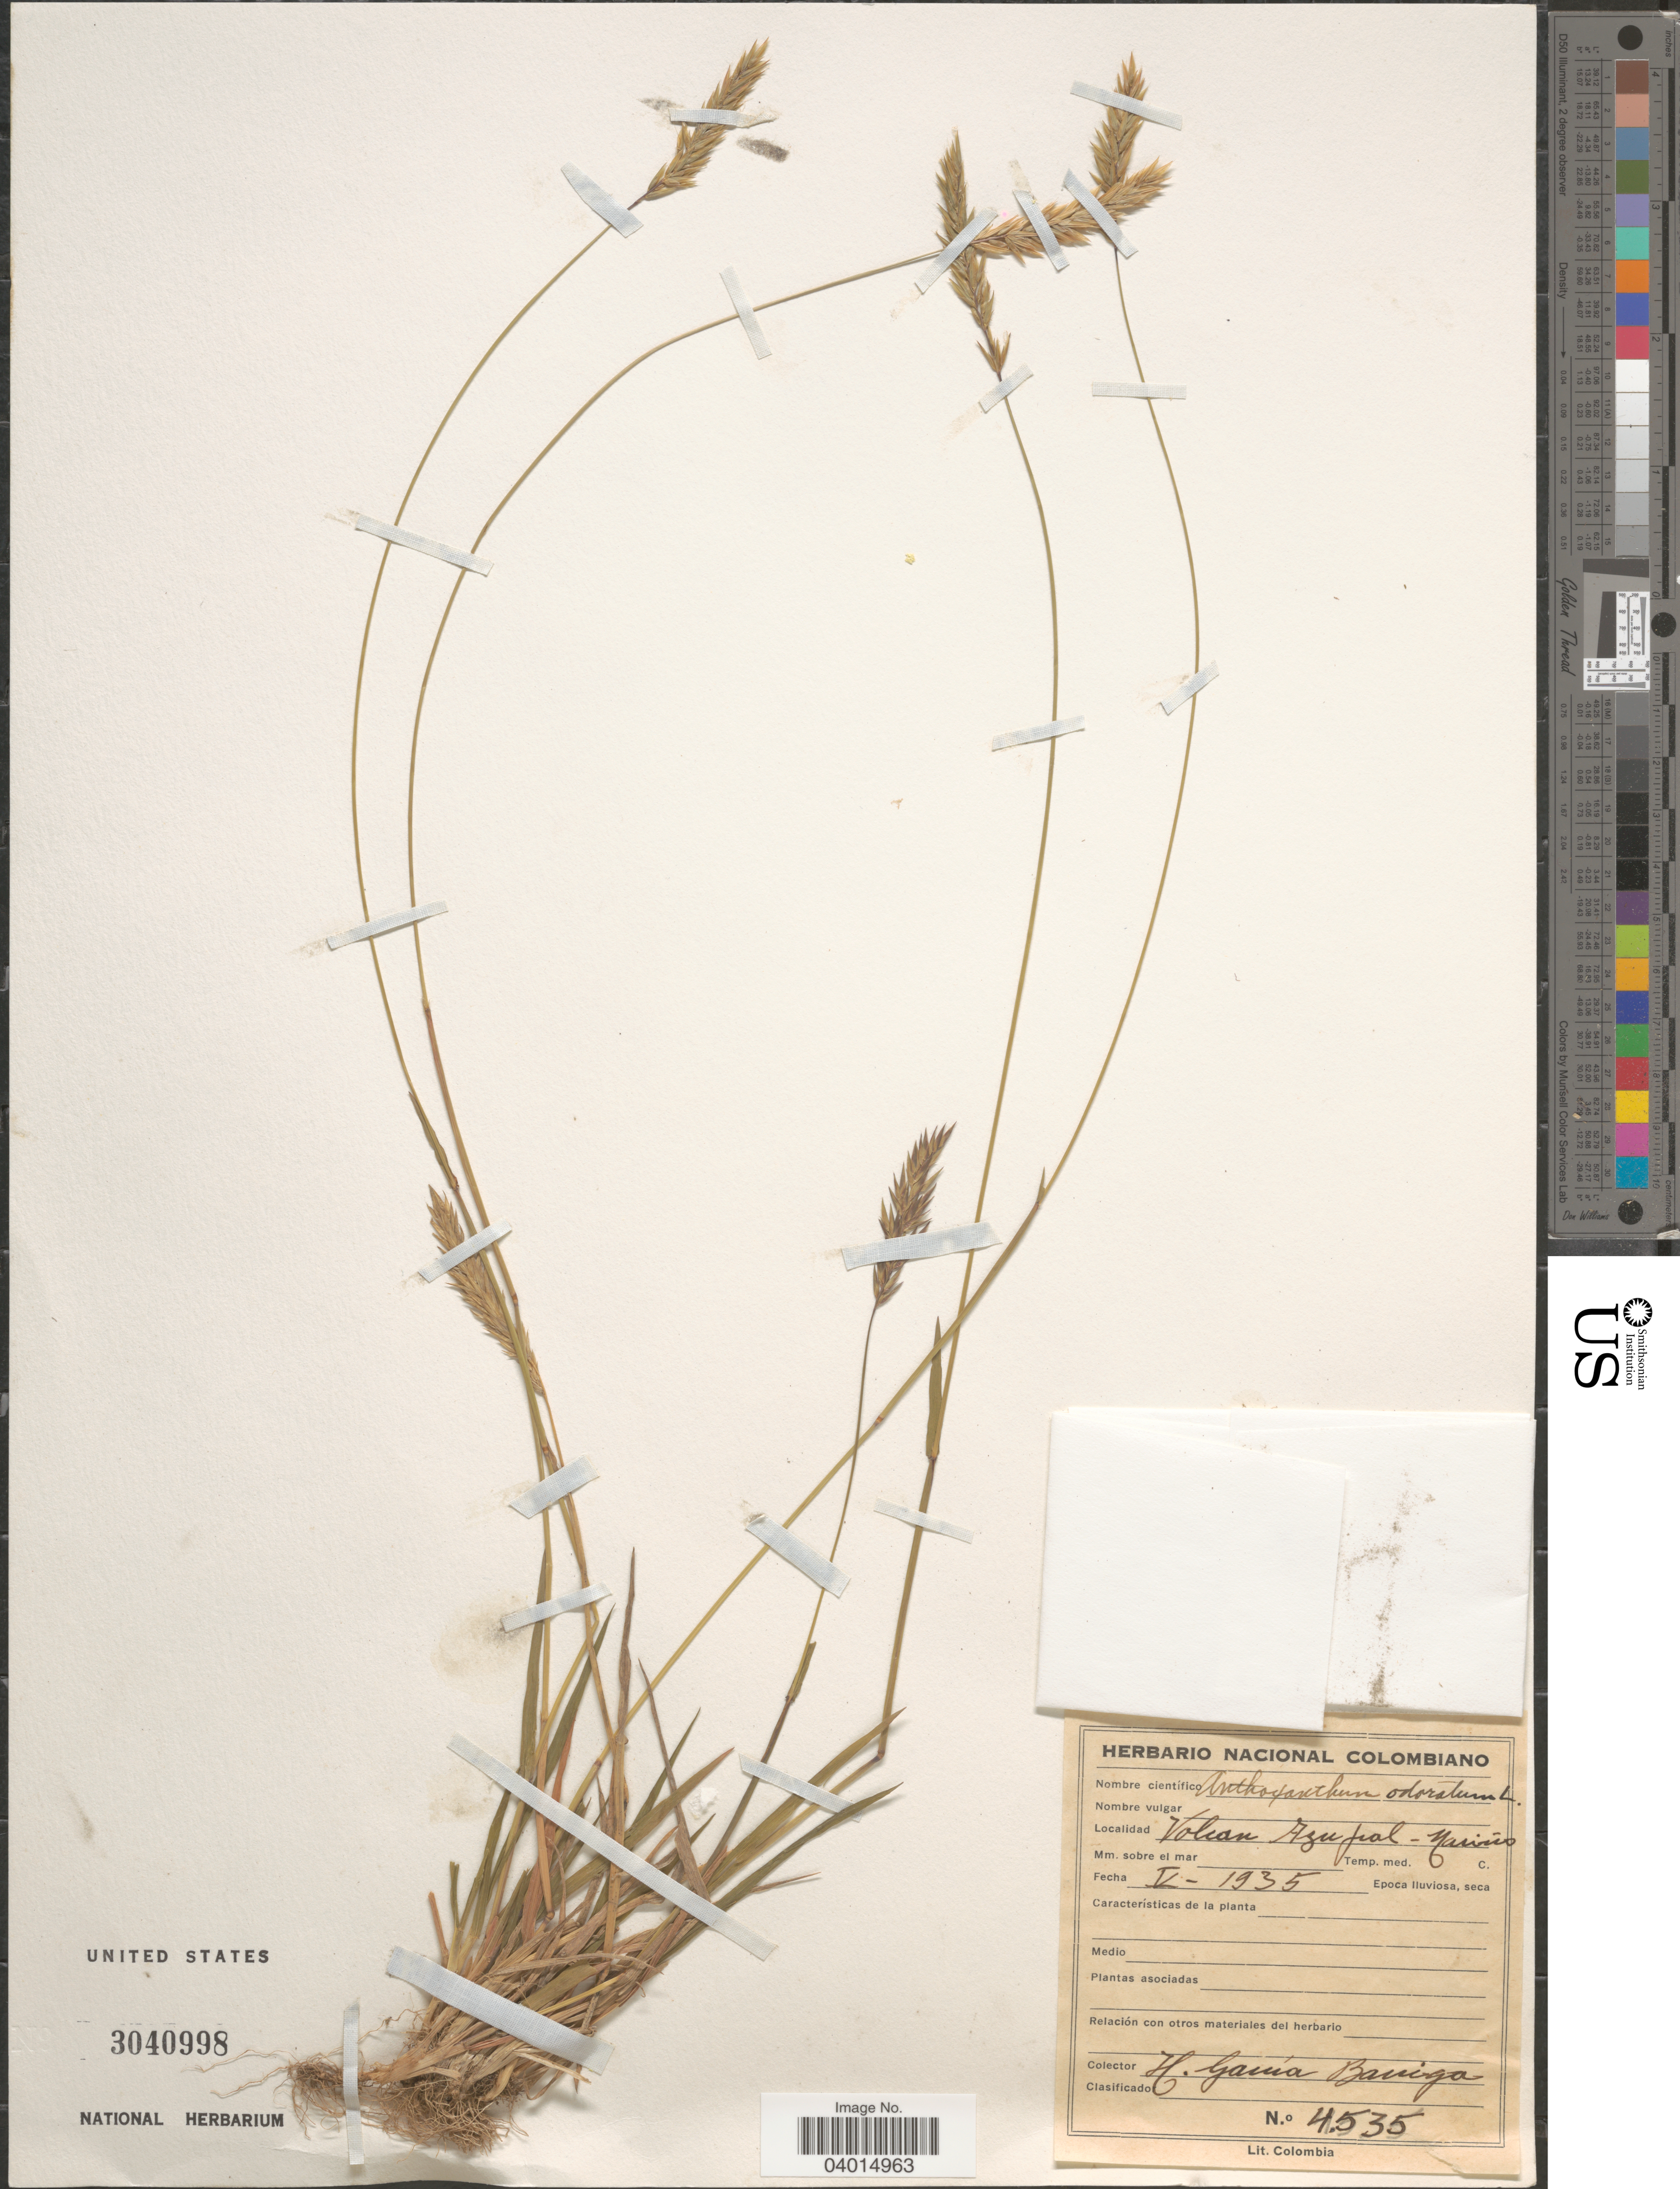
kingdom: Plantae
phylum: Tracheophyta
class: Liliopsida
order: Poales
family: Poaceae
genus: Anthoxanthum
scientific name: Anthoxanthum odoratum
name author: L.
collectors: H. García Barriga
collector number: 4535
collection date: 1935-05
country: Colombia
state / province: Nariño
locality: Volcan Azufral.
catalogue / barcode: US 3040998